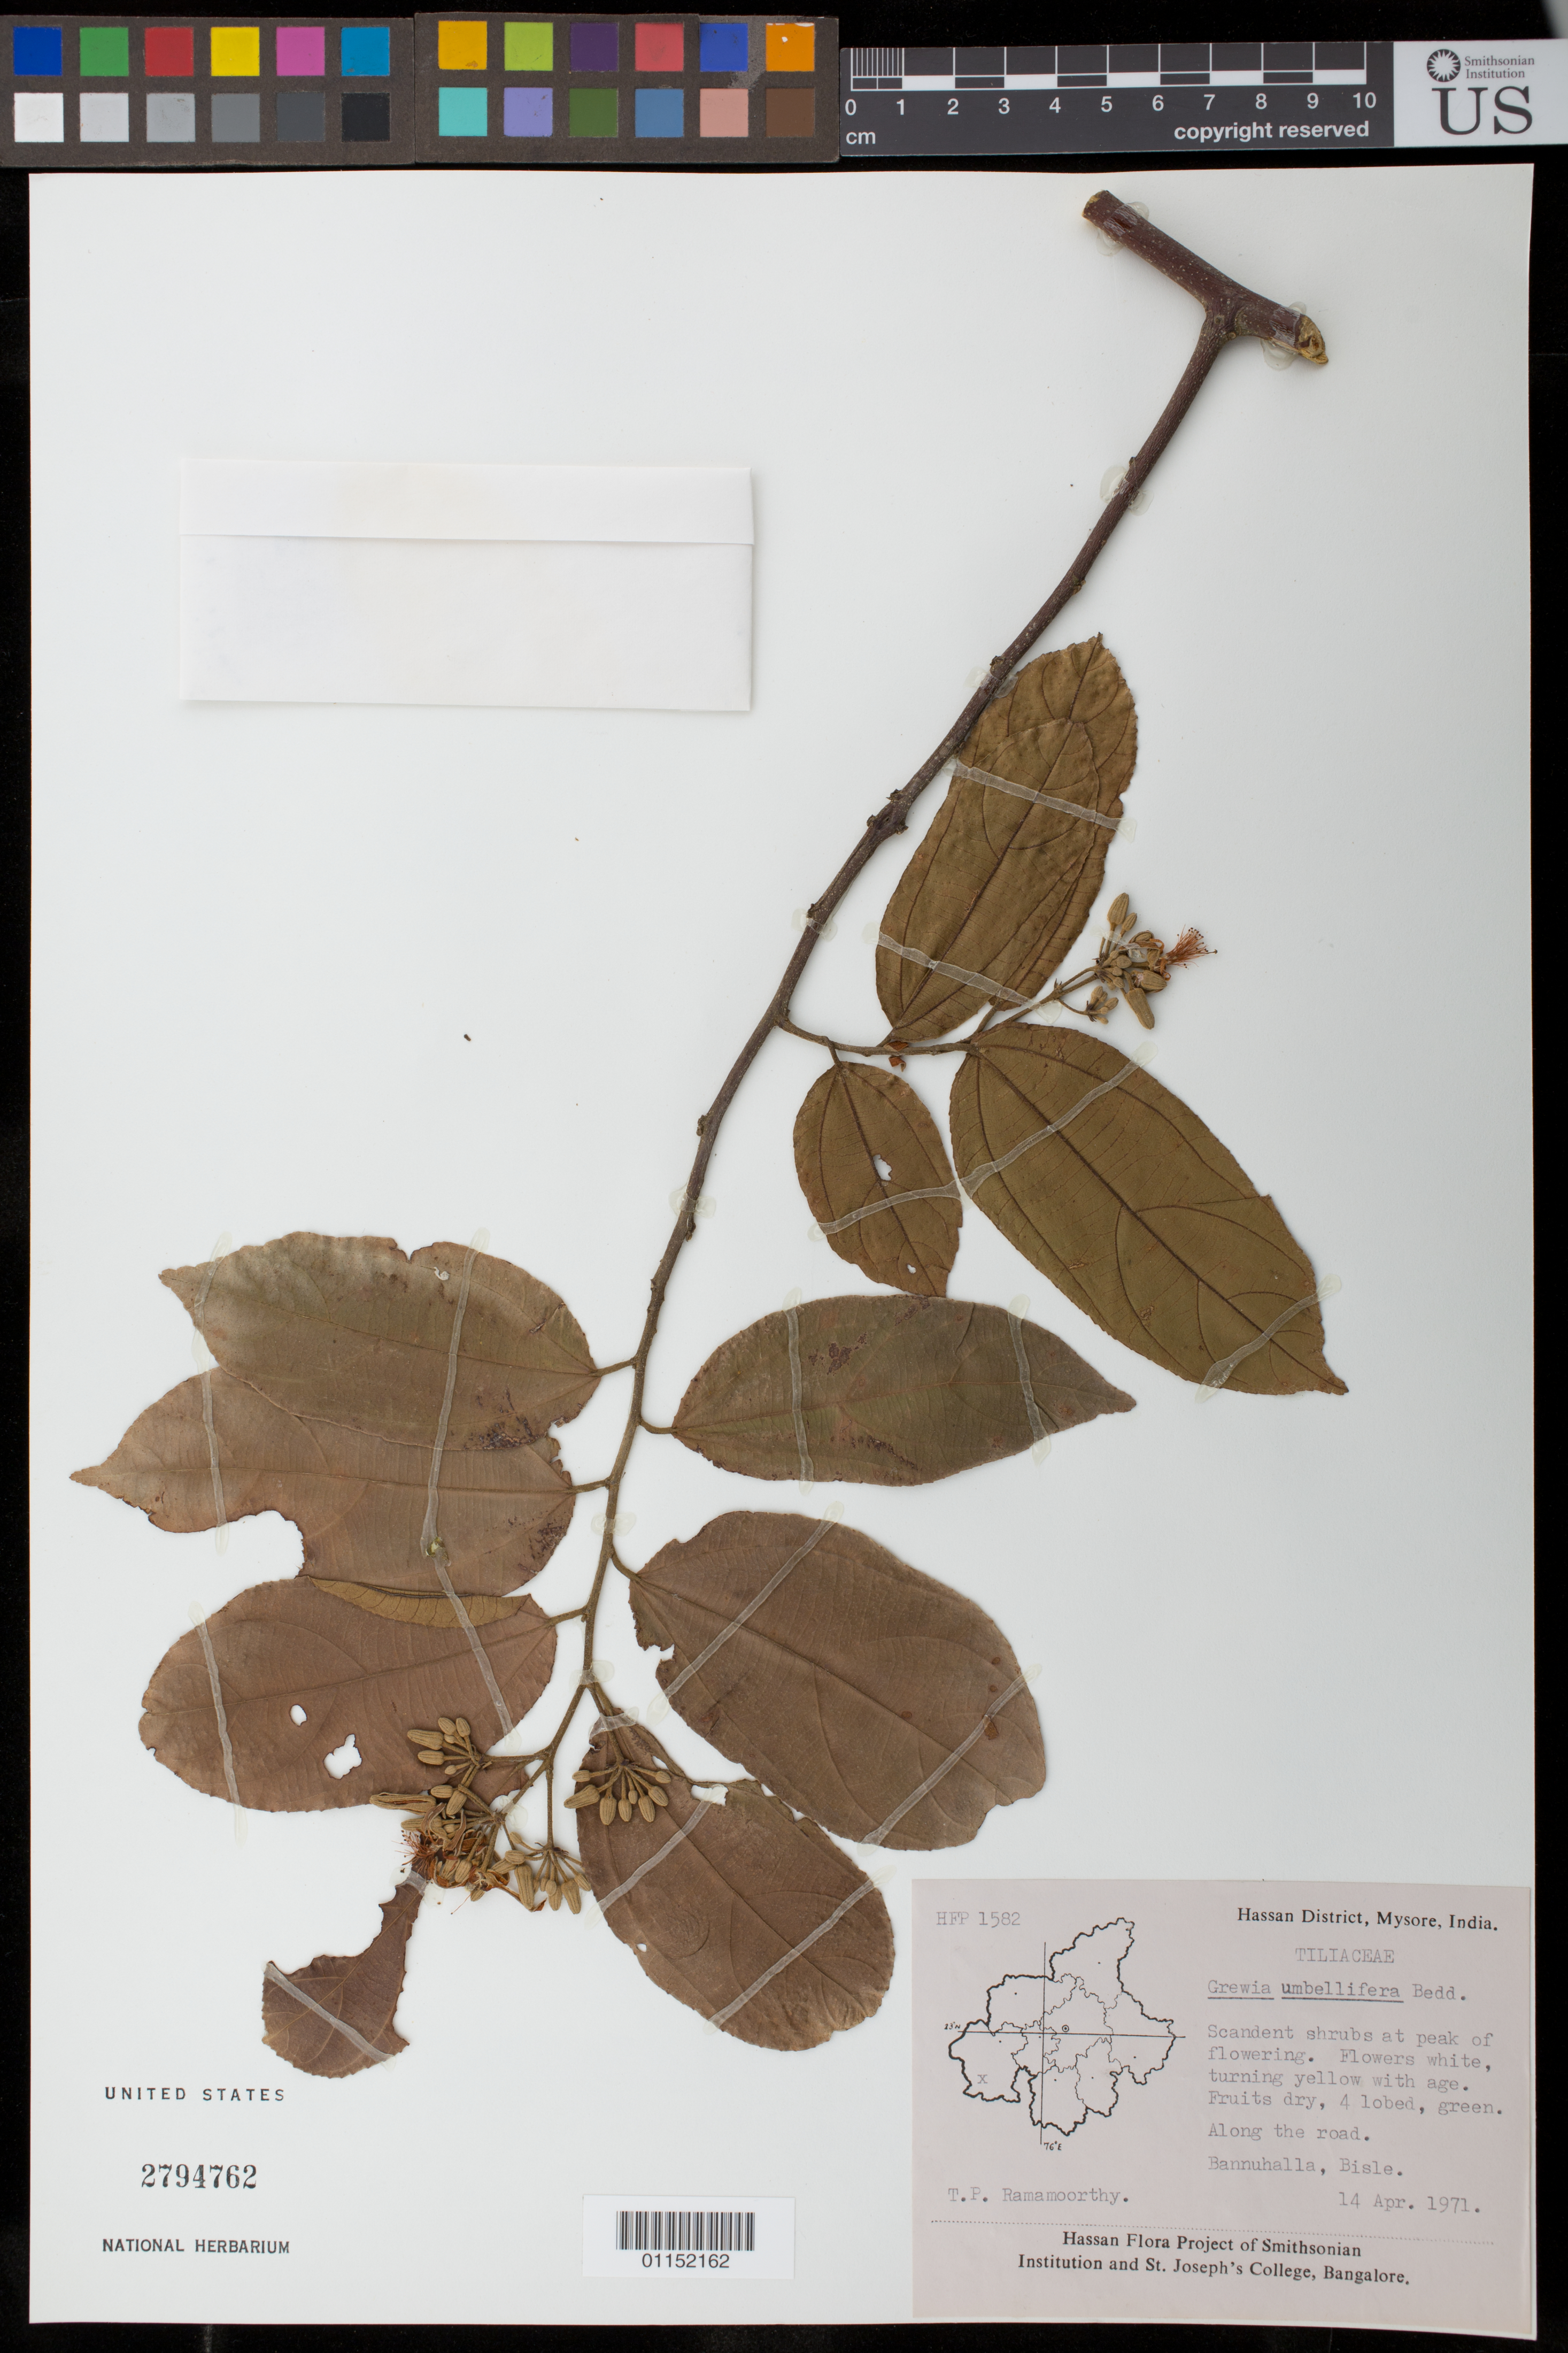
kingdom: Plantae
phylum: Tracheophyta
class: Magnoliopsida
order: Malvales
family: Malvaceae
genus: Grewia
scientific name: Grewia umbellifera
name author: Bedd.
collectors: T. P. Ramamoorthy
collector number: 1582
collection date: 1971-04-14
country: India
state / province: Karnataka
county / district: Hassan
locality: Bannuhalla, Bisle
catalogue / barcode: US 2794762